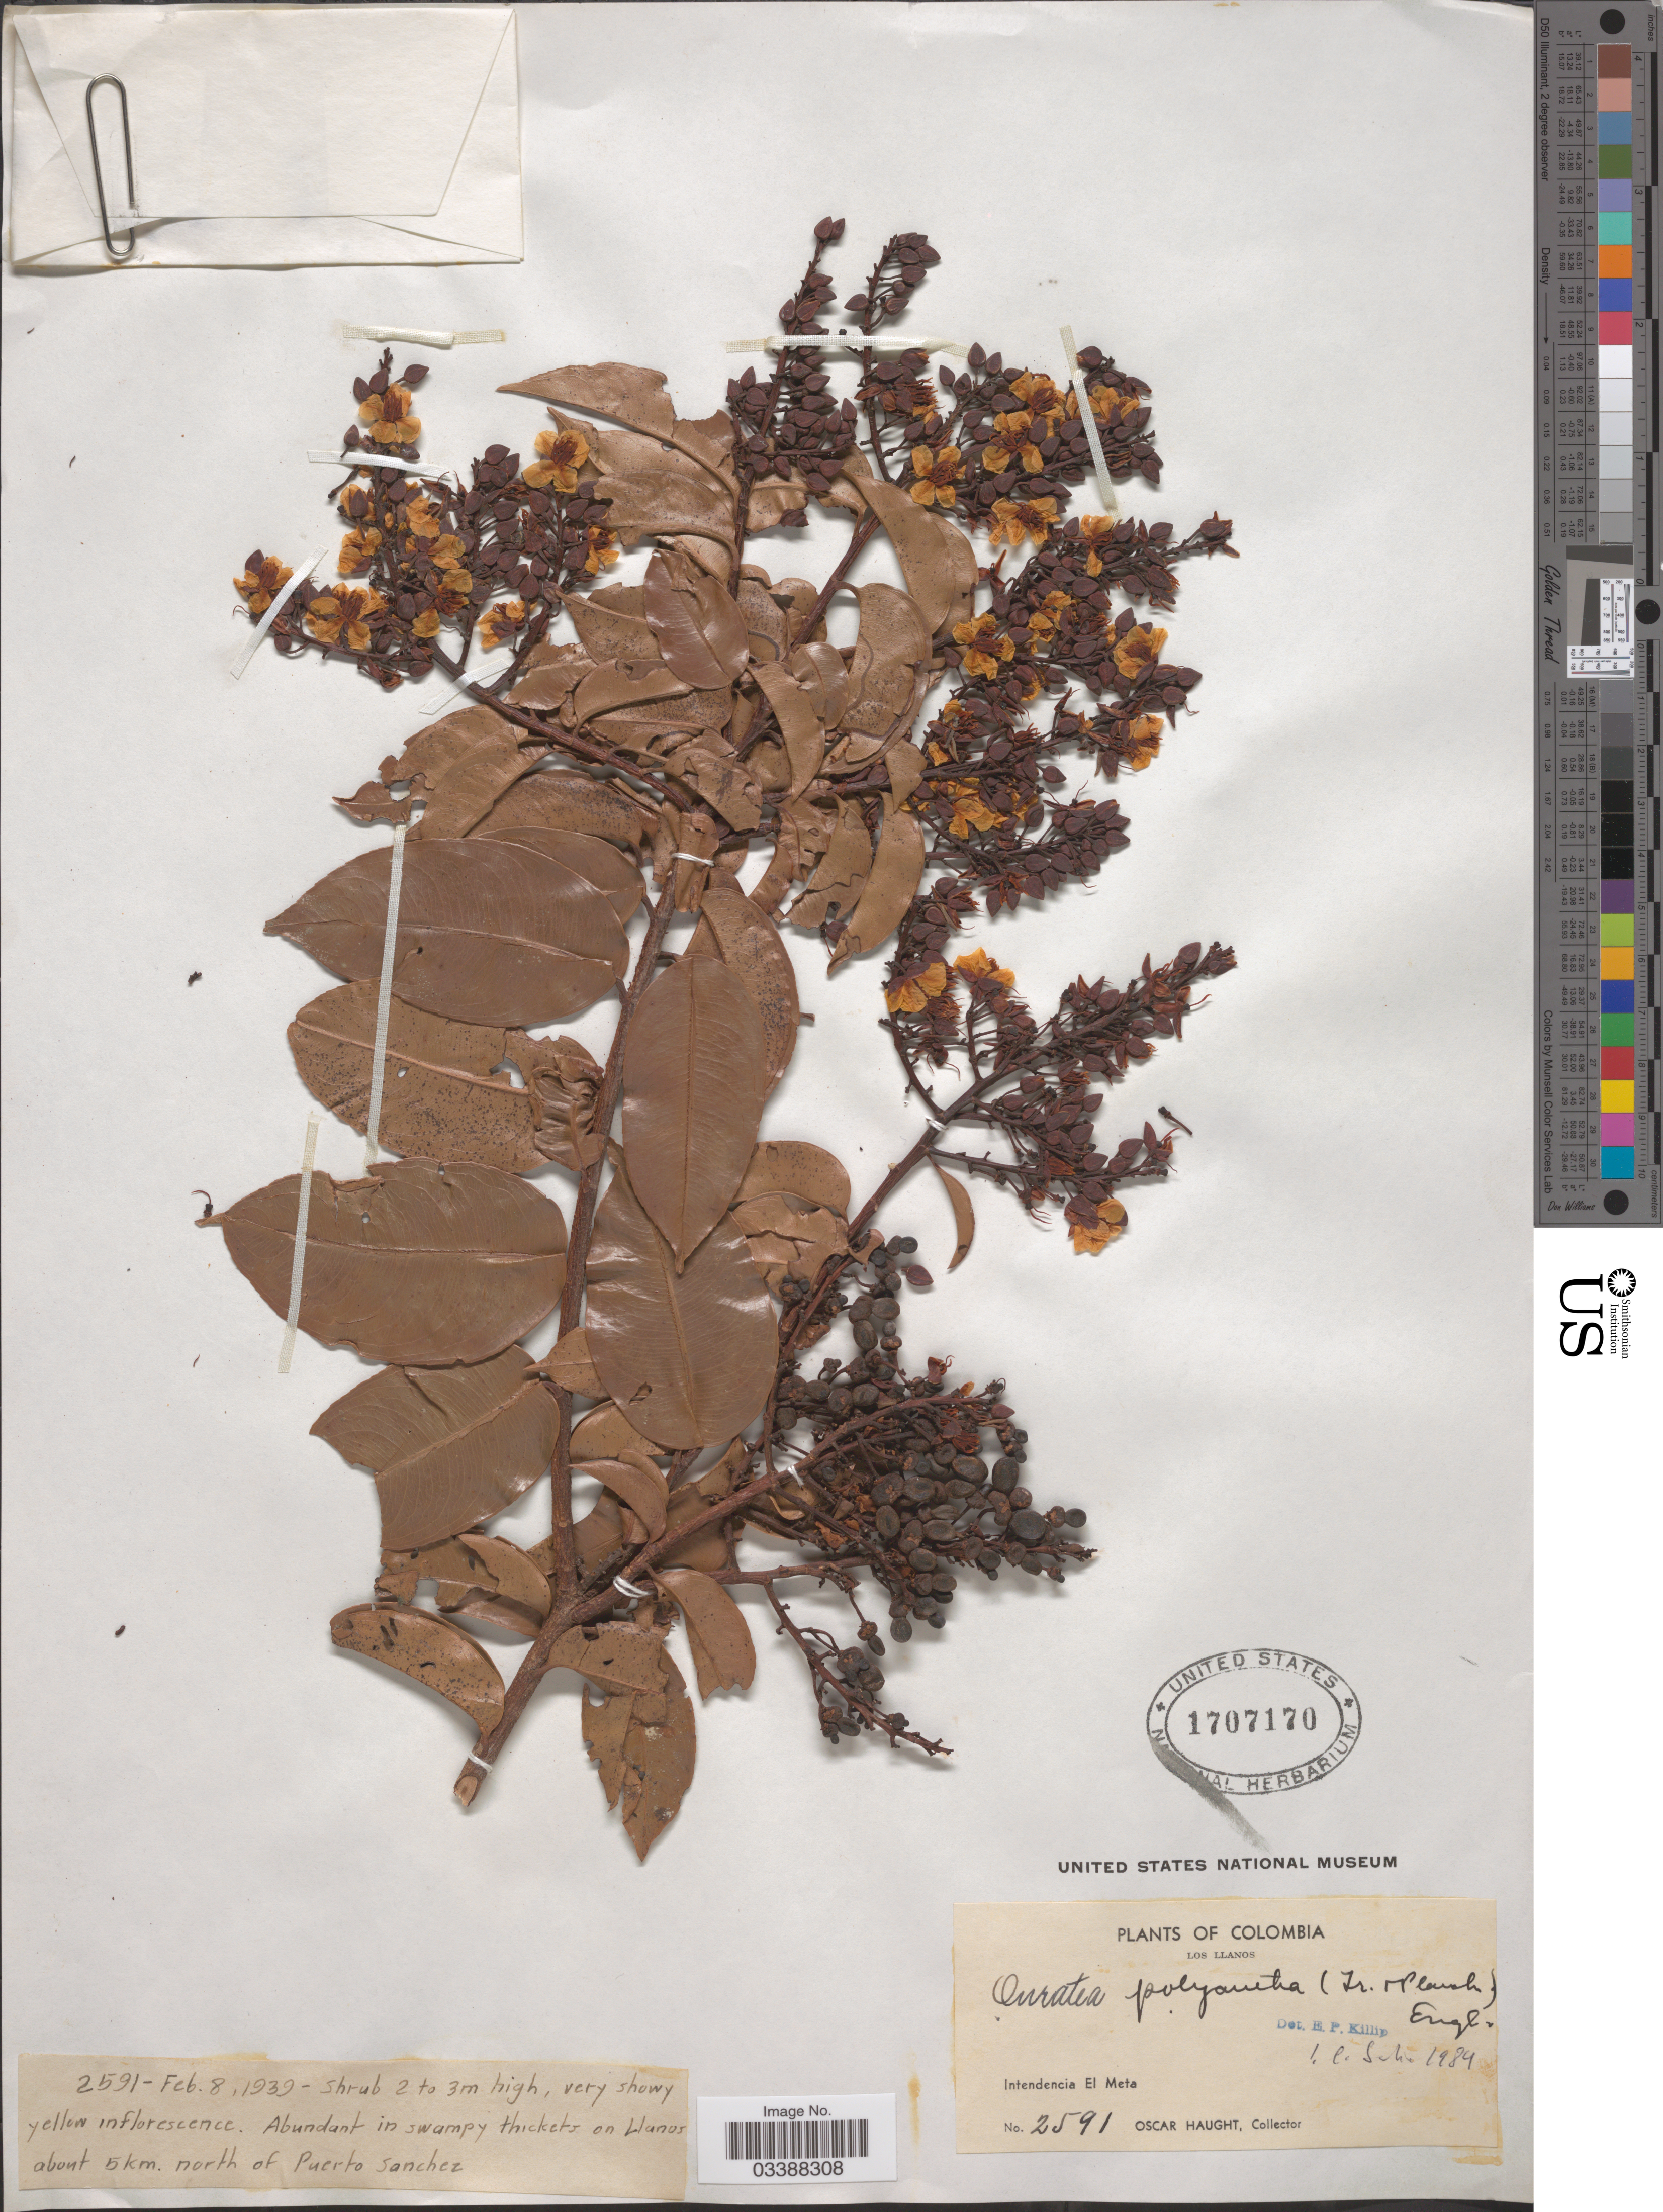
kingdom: Plantae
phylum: Tracheophyta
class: Magnoliopsida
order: Malpighiales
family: Ochnaceae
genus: Ouratea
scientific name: Ouratea polyantha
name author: (Triana & Planch.) Engl.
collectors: O. Haught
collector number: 2591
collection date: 1939-02-08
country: Colombia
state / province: Meta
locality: Los Llanos. Intendencia El Meta. On Llanos about 5 km. north of Puerto Sanchez.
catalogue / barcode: US 1707170